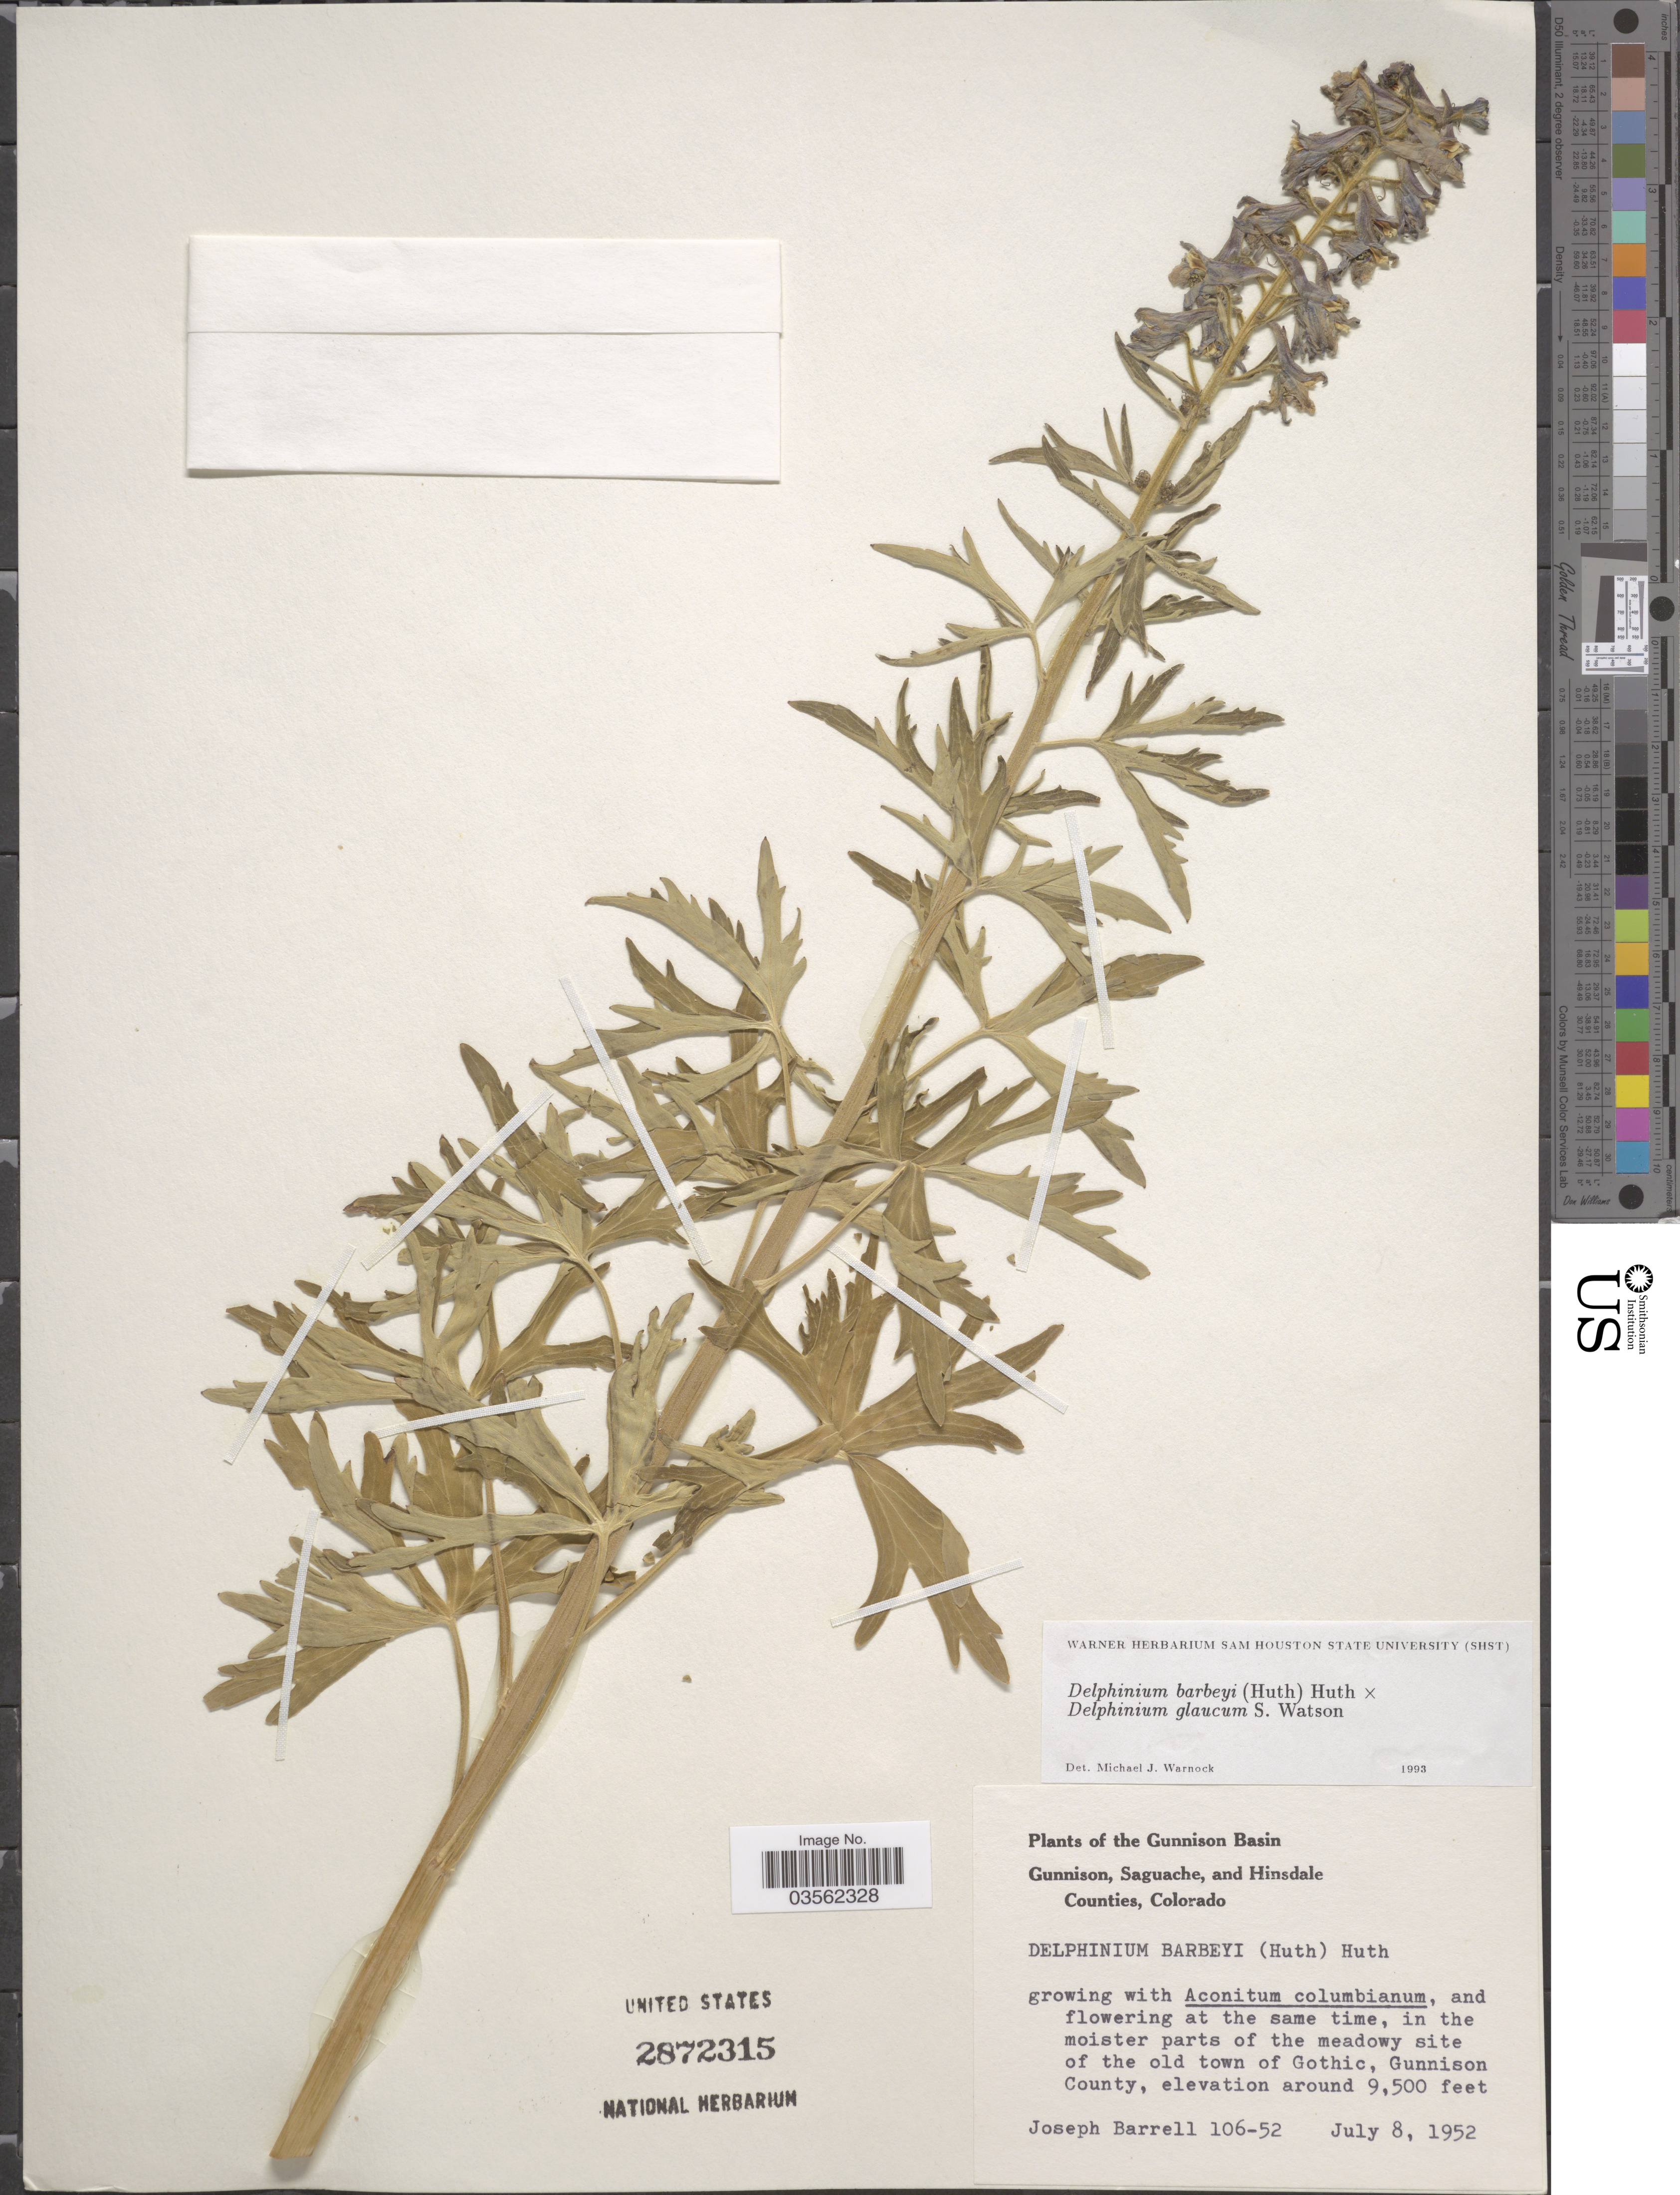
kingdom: Plantae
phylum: Tracheophyta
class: Magnoliopsida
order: Ranunculales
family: Ranunculaceae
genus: Delphinium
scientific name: Delphinium barbeyi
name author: (Huth) Huth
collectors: J. Barrell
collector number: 106-52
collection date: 1952-07-08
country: United States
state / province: Colorado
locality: The Gunnison Basin. Old town of Gothic, Gunnison County.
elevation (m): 2896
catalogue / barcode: US 2872315